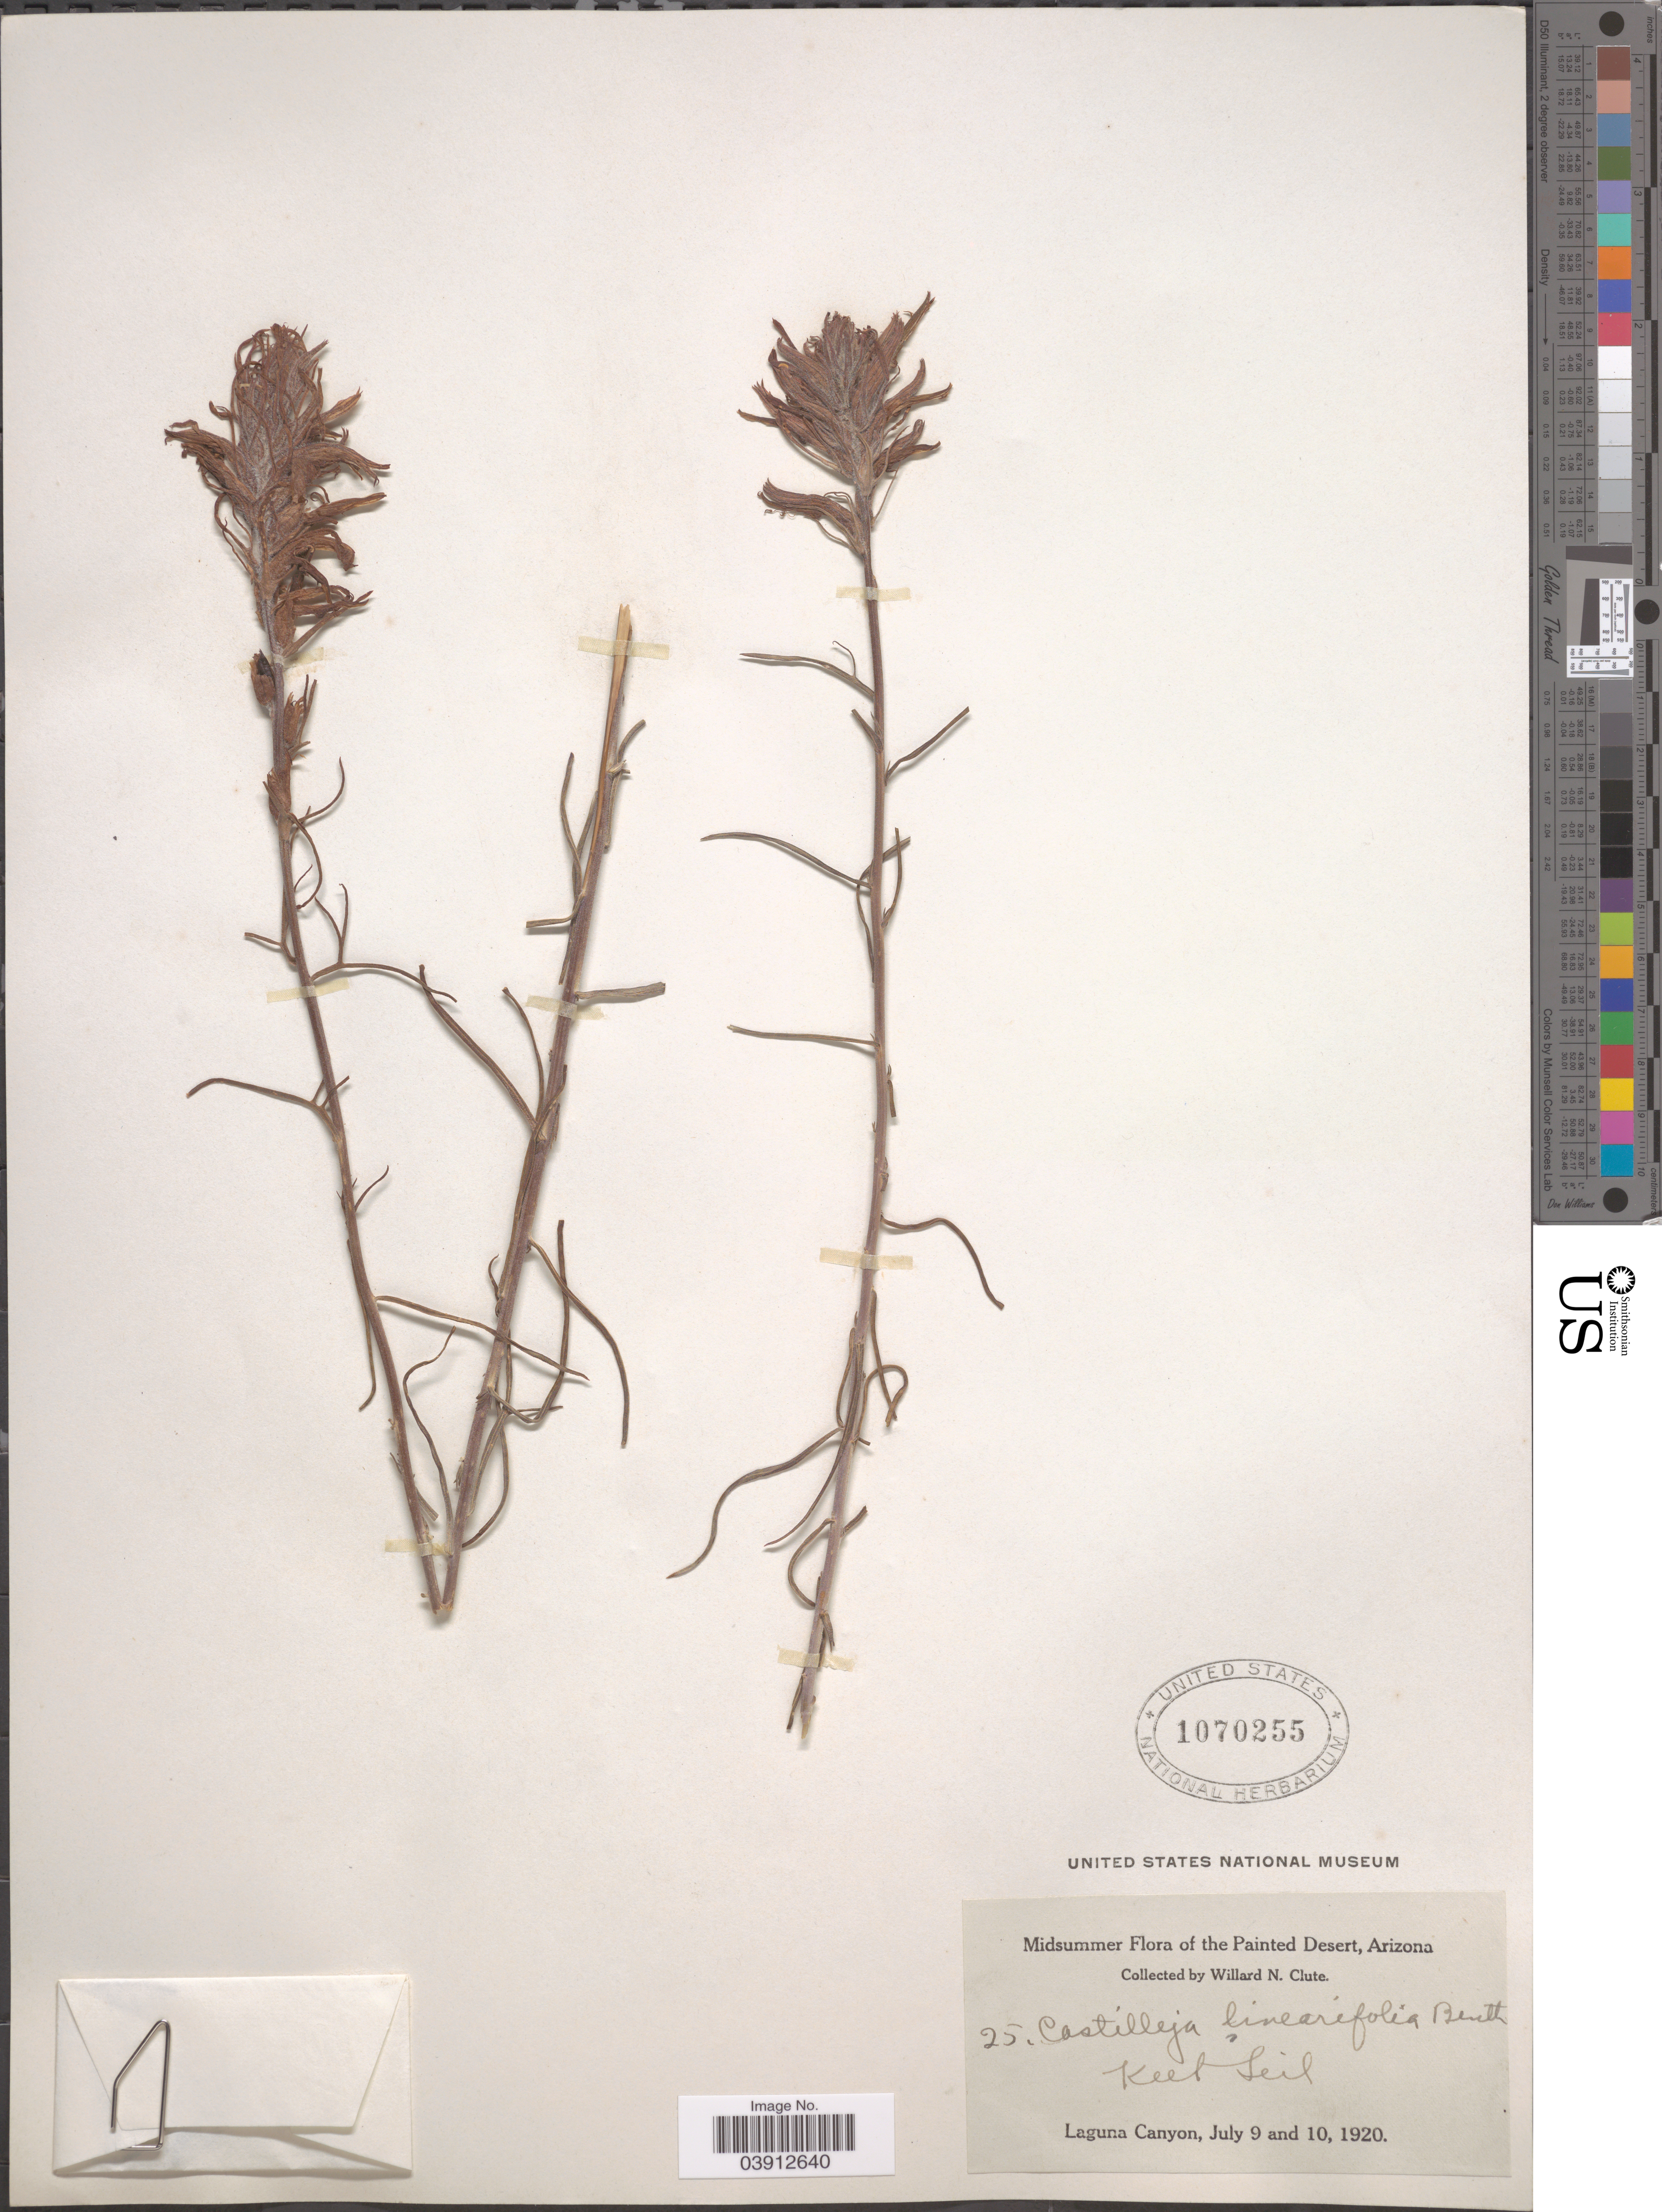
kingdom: Plantae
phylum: Tracheophyta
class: Magnoliopsida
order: Lamiales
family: Orobanchaceae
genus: Castilleja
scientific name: Castilleja linariifolia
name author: Benth.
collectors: W. N. Clute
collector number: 25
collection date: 1920-07-09/1920-07-10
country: United States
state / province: Arizona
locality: The Painted Desert. Keel Soil. Laguna Canyon.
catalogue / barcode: US 1070255